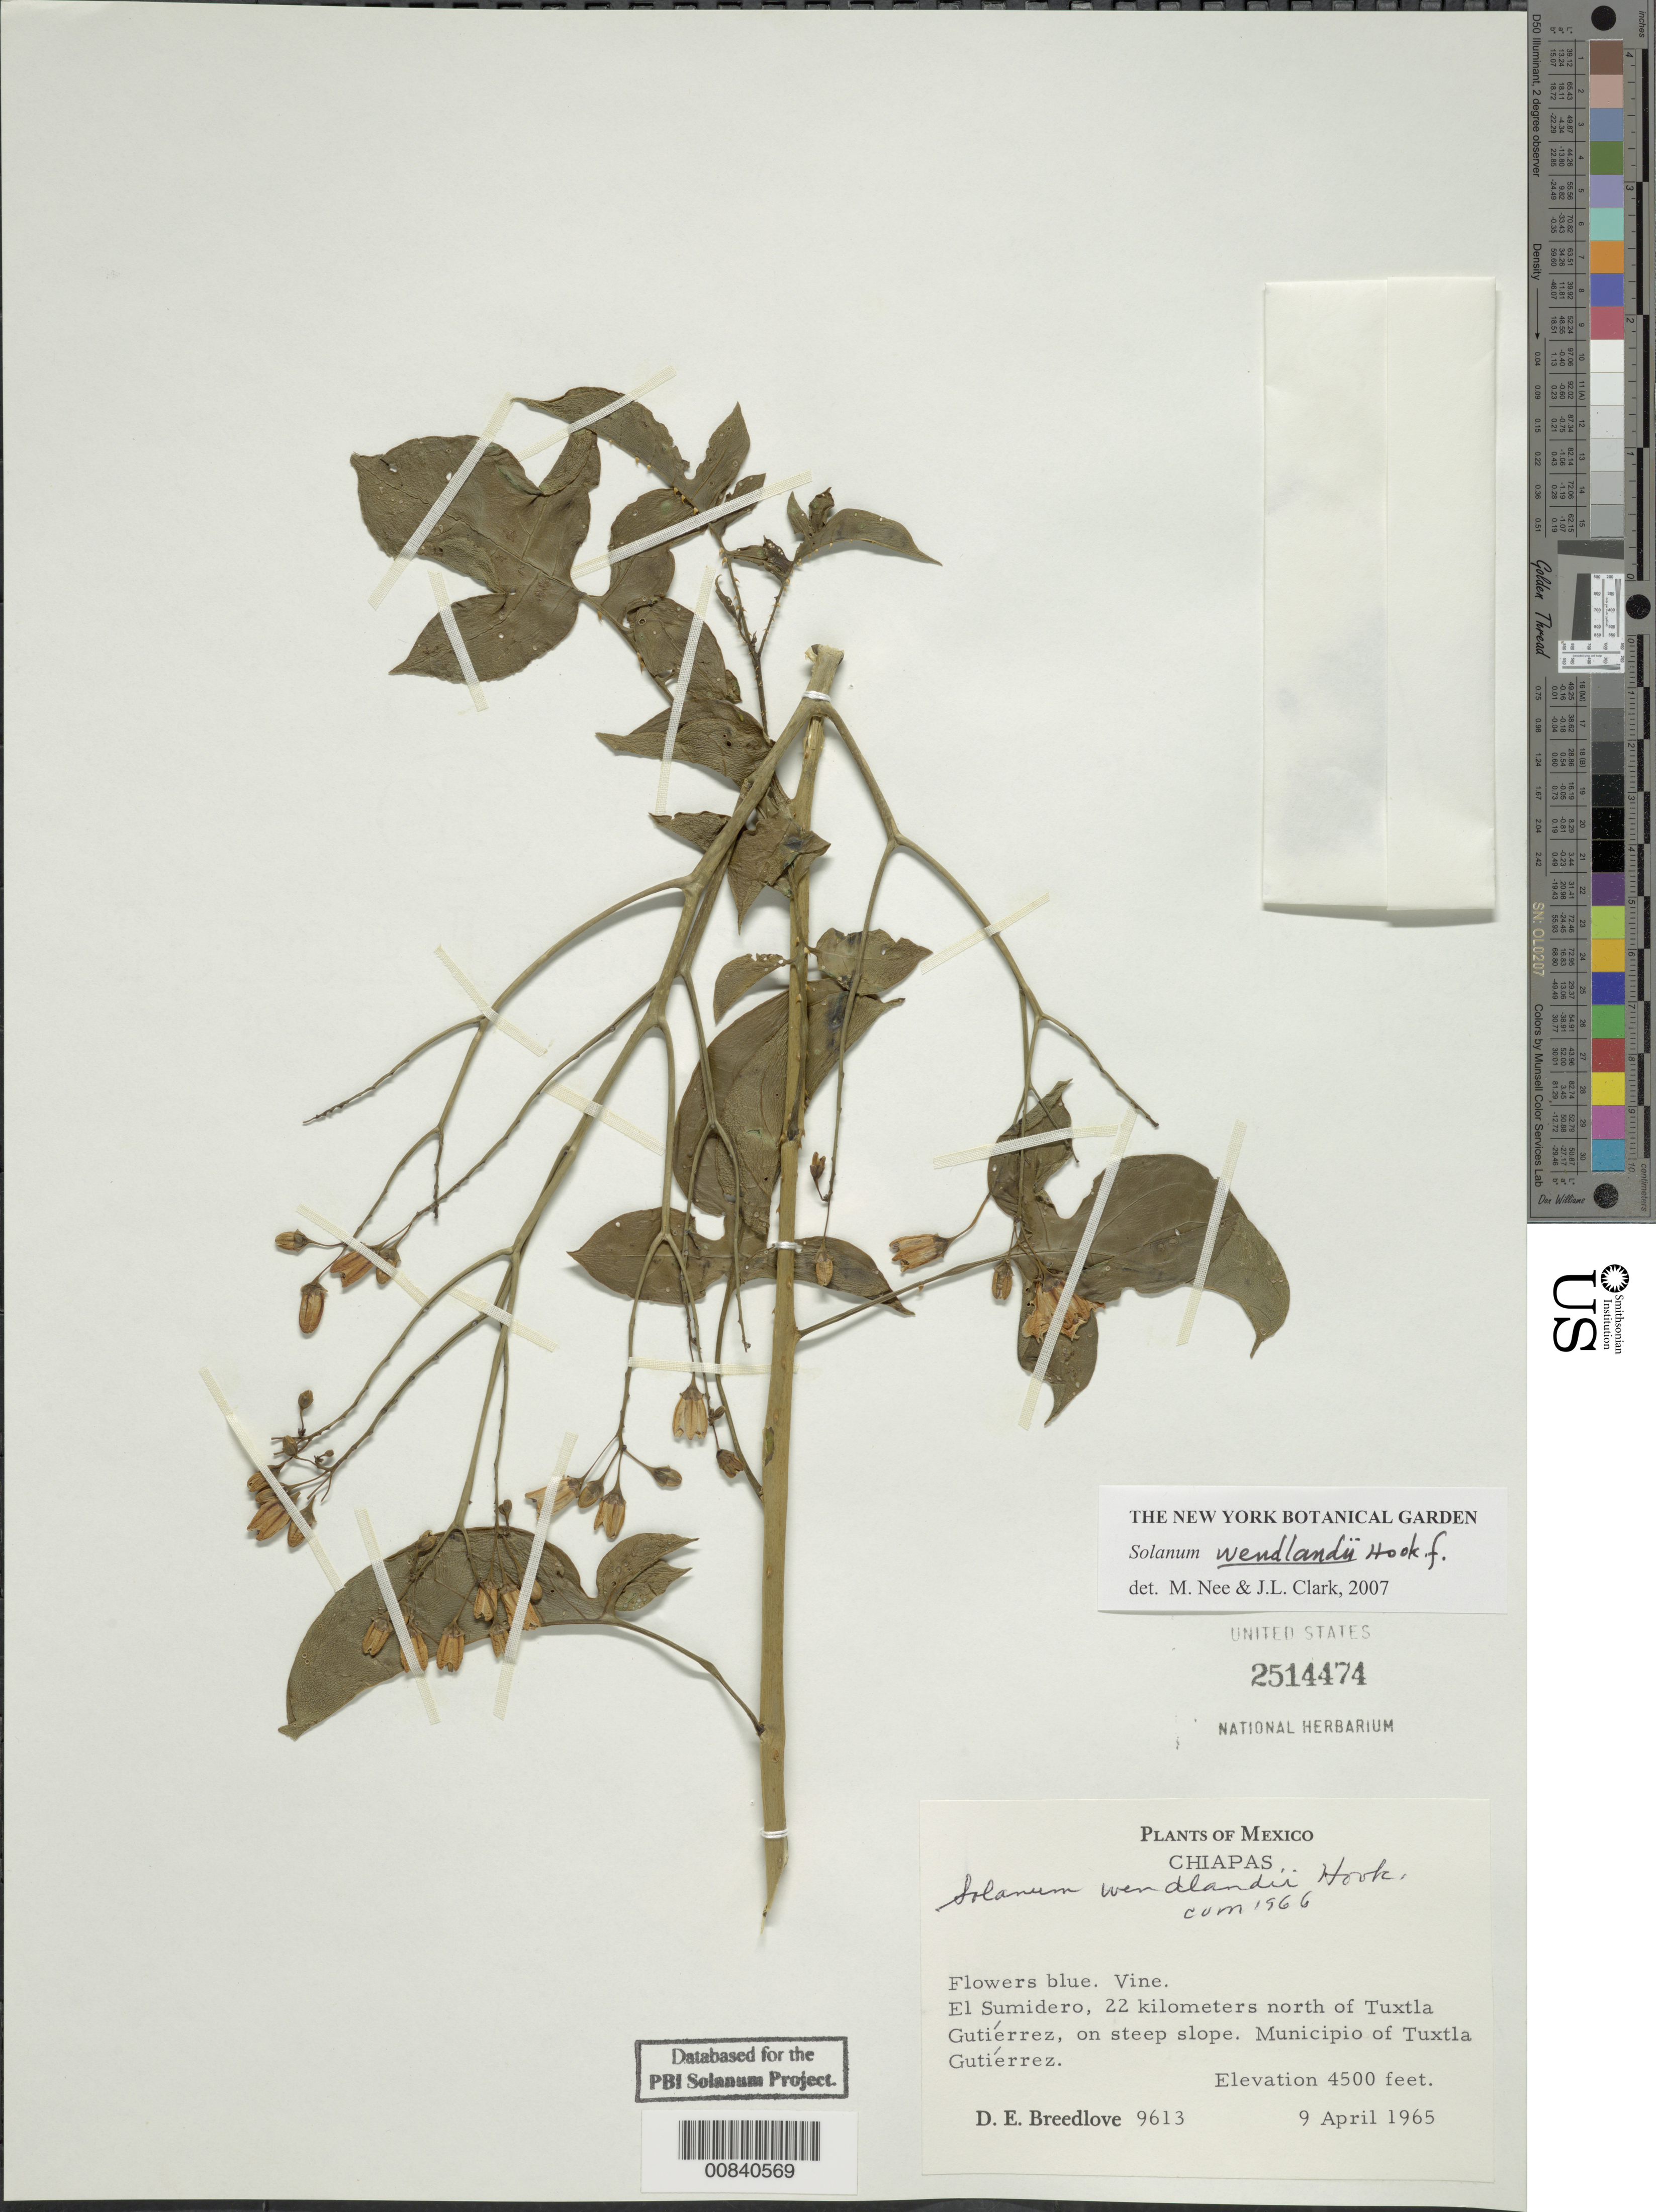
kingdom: Plantae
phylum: Tracheophyta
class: Magnoliopsida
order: Solanales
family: Solanaceae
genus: Solanum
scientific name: Solanum wendlandii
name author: Hook. f.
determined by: Clark, J. L., (SEL), The Marie Selby Botanical Garden (UNITED STATES)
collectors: D. E. Breedlove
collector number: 9613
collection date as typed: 9 Apr 1965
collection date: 1965-04-09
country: Mexico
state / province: Chiapas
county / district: Tuxtla Gutiérrez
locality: El Sumidero, 22 km N of Tuxtla. Gutiérrez. Municipio of Tuxtla Gutiérrez.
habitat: On steep slopes.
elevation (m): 1371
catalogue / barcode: US 2514474